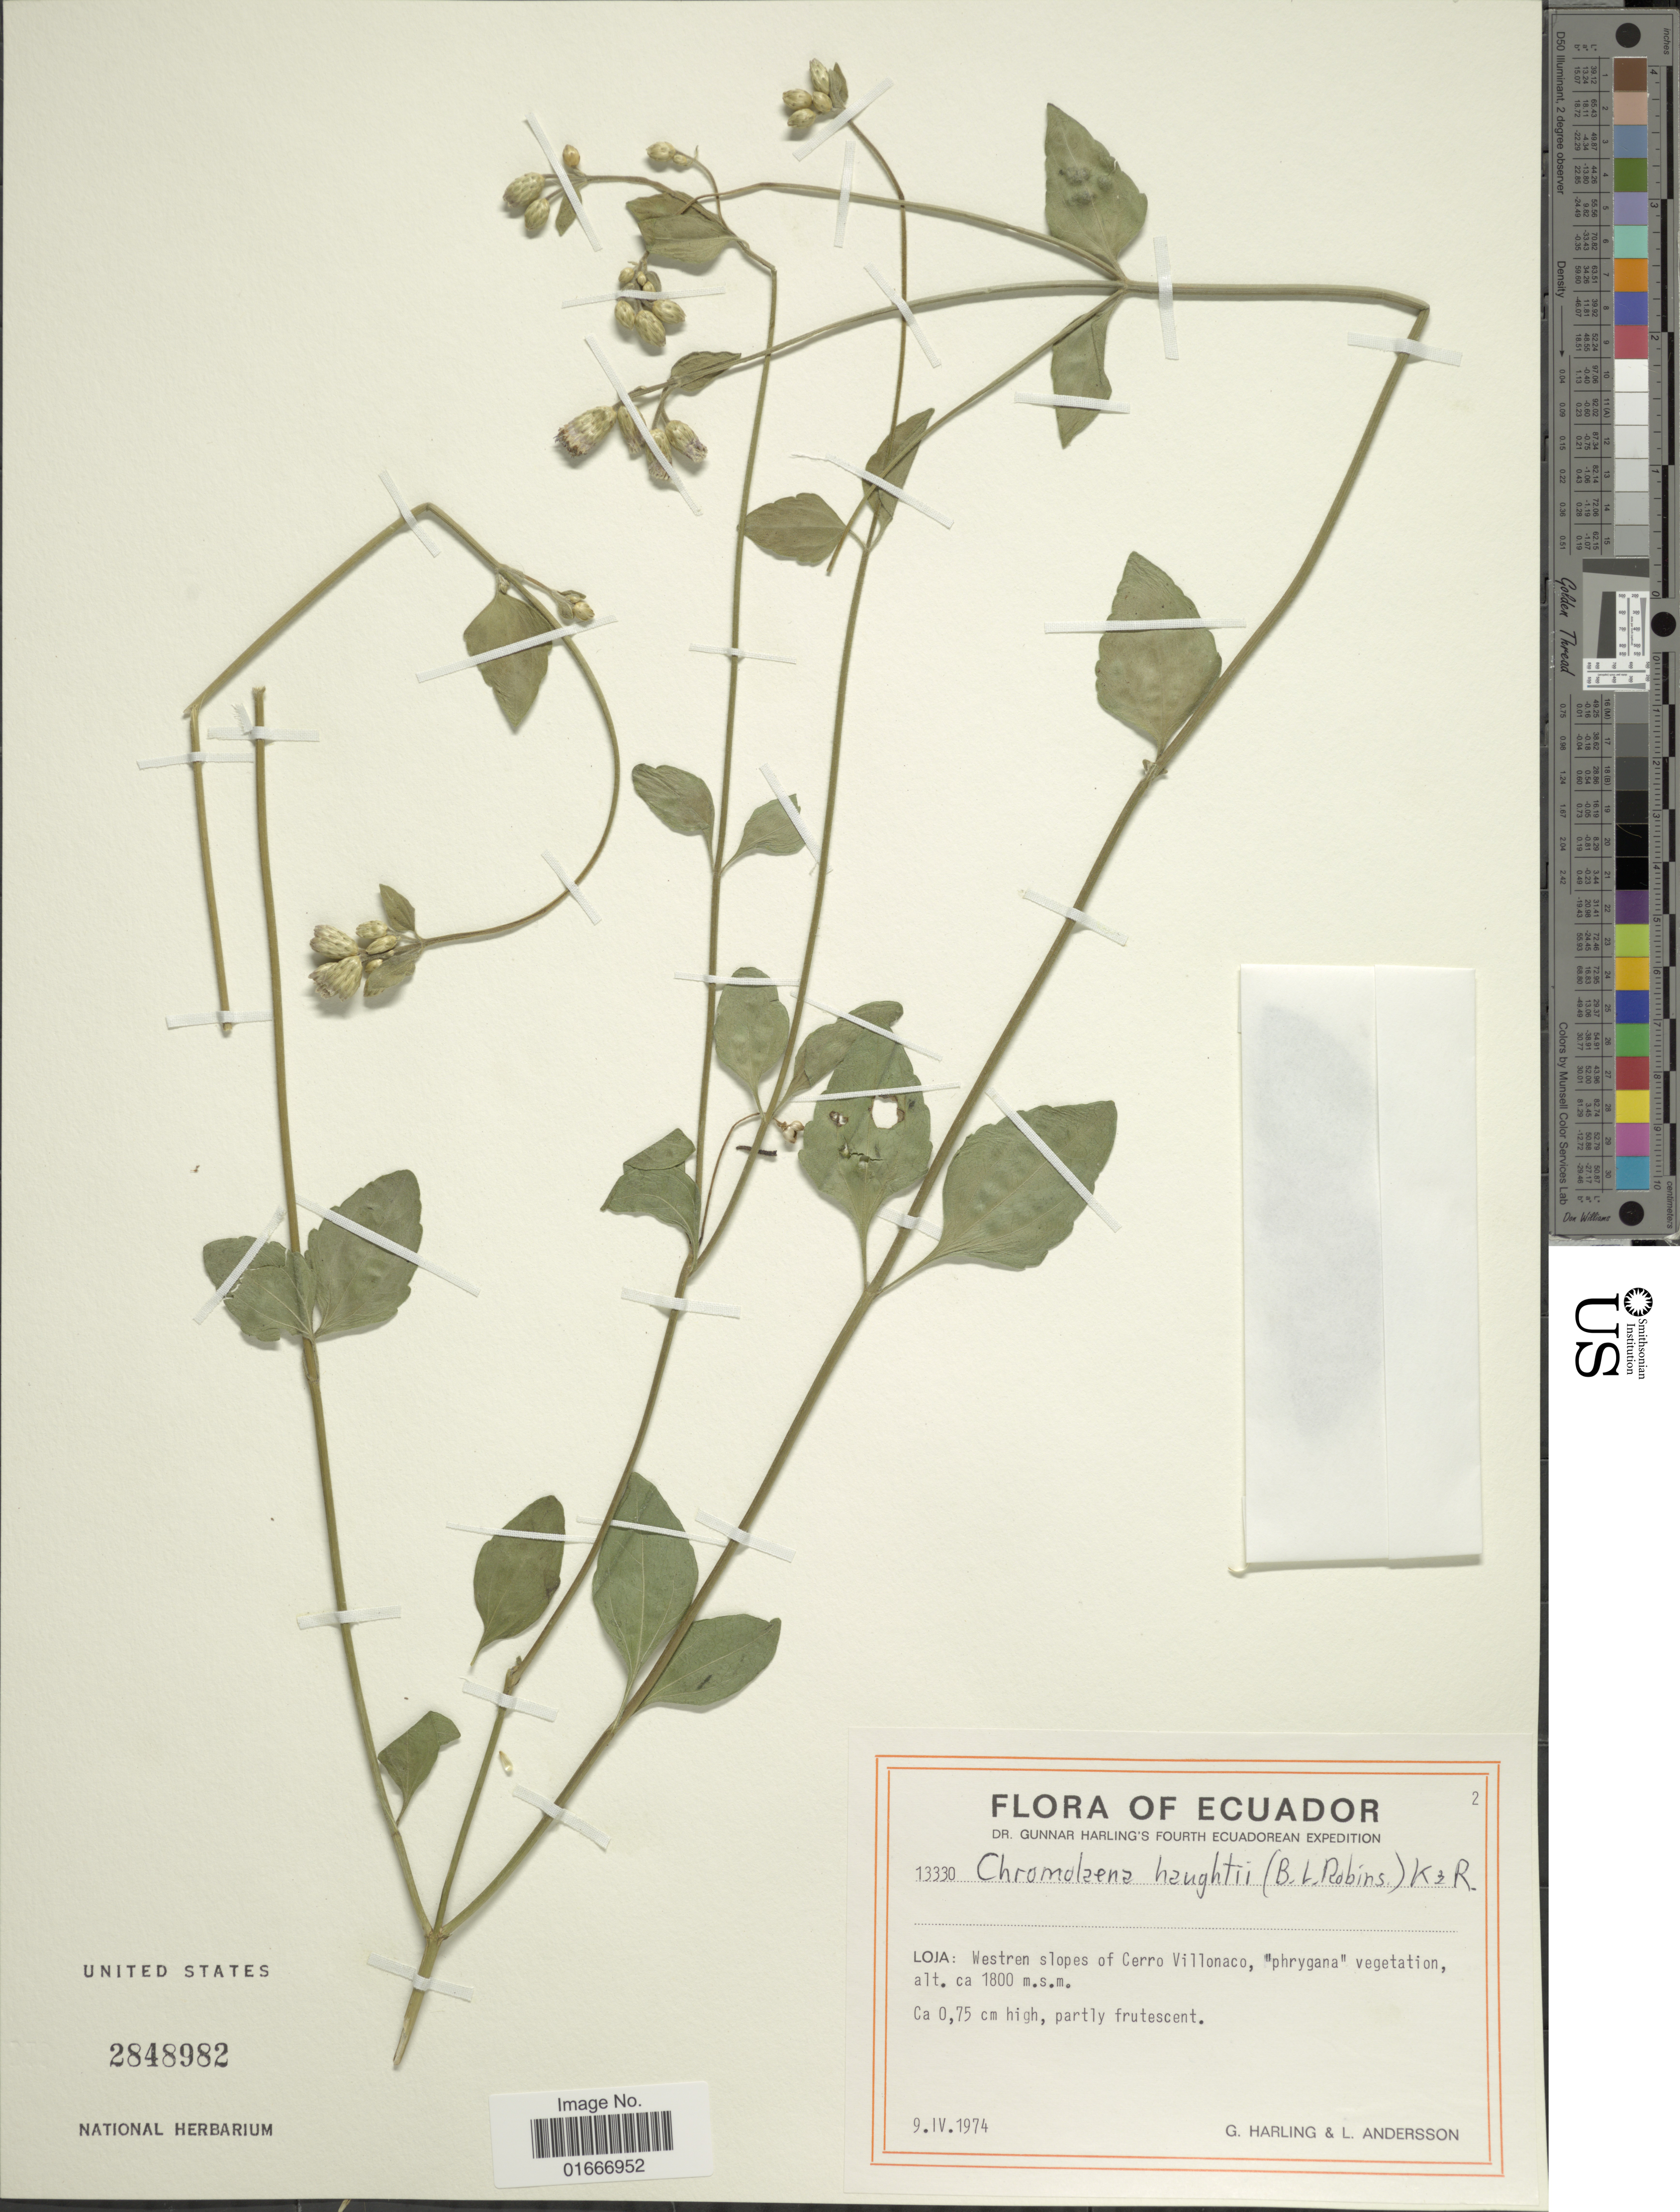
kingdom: Plantae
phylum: Tracheophyta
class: Magnoliopsida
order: Asterales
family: Asteraceae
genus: Chromolaena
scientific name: Chromolaena serratuloides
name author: (Kunth) R.M. King & H. Rob.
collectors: G. Harling & L. Andersson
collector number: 133302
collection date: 1974-04-09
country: Ecuador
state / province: Loja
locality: Western slopes of Cerro Villonaco,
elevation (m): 1800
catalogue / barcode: US 2848982